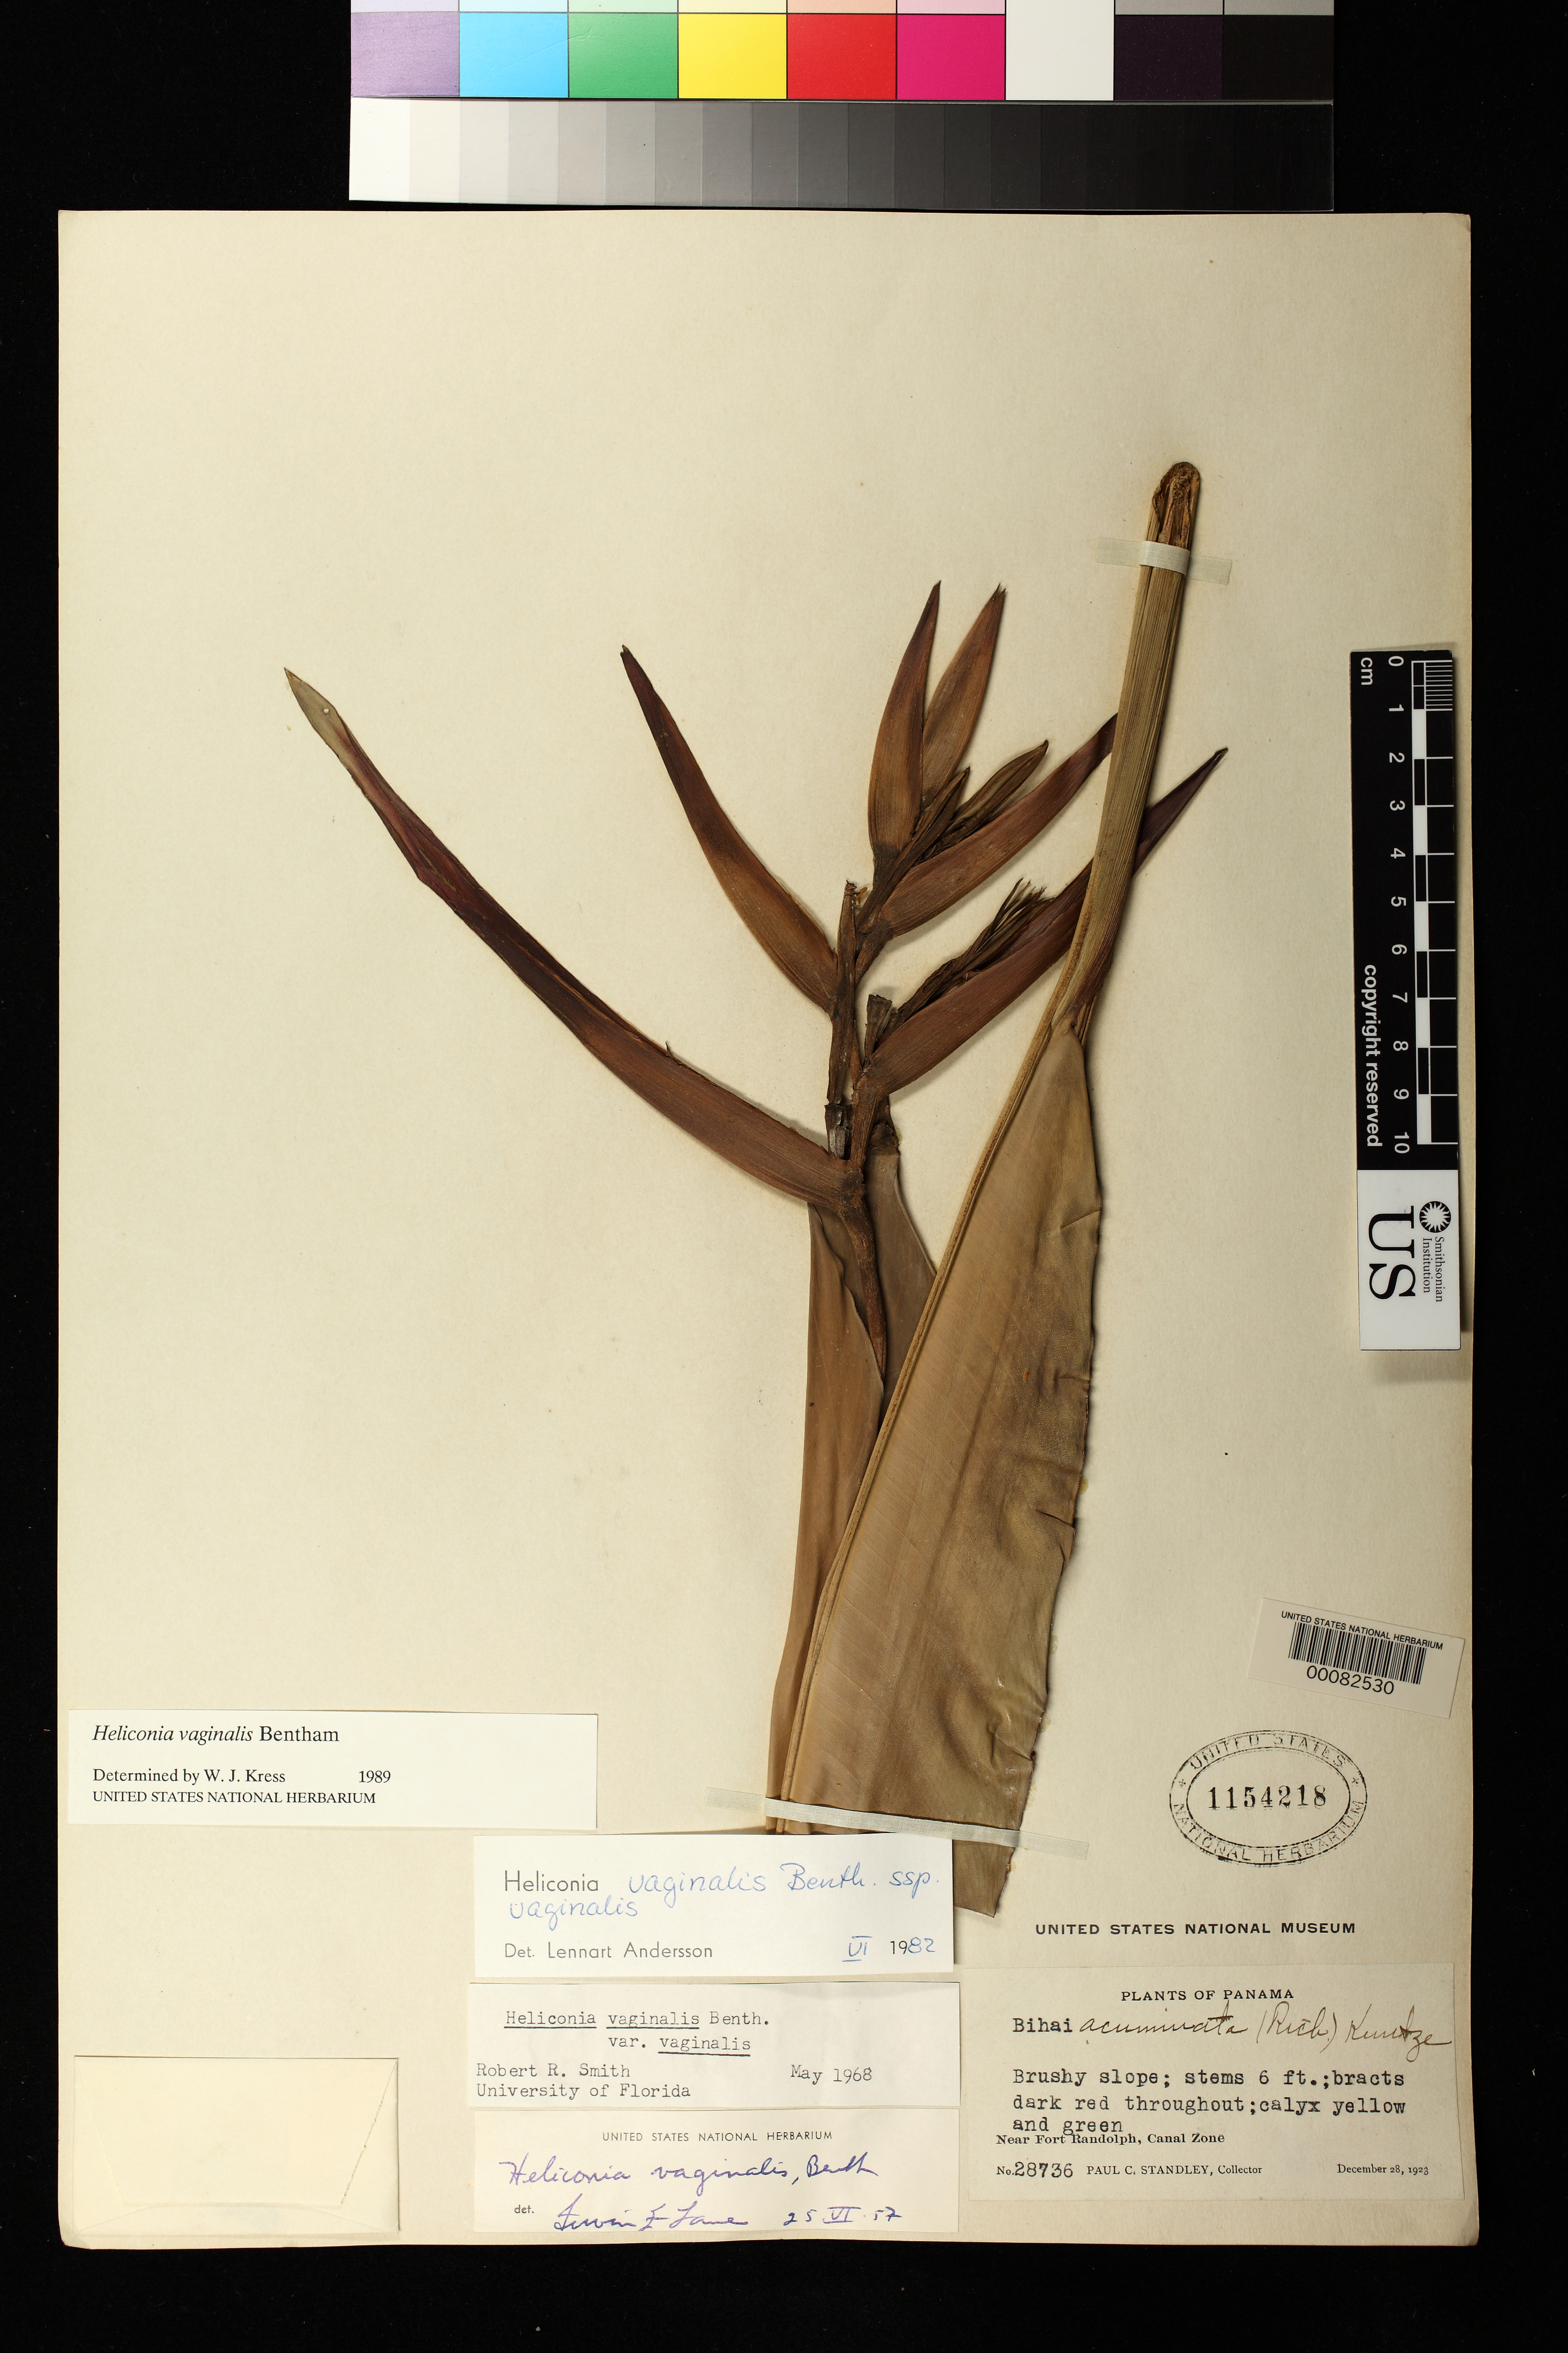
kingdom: Plantae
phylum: Tracheophyta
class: Liliopsida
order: Zingiberales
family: Heliconiaceae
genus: Heliconia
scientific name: Heliconia vaginalis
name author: Benth.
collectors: P. C. Standley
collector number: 28736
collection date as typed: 28 Dec 1923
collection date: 1923-12-28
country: Panama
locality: Near Fort Randolph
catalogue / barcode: US 1154218